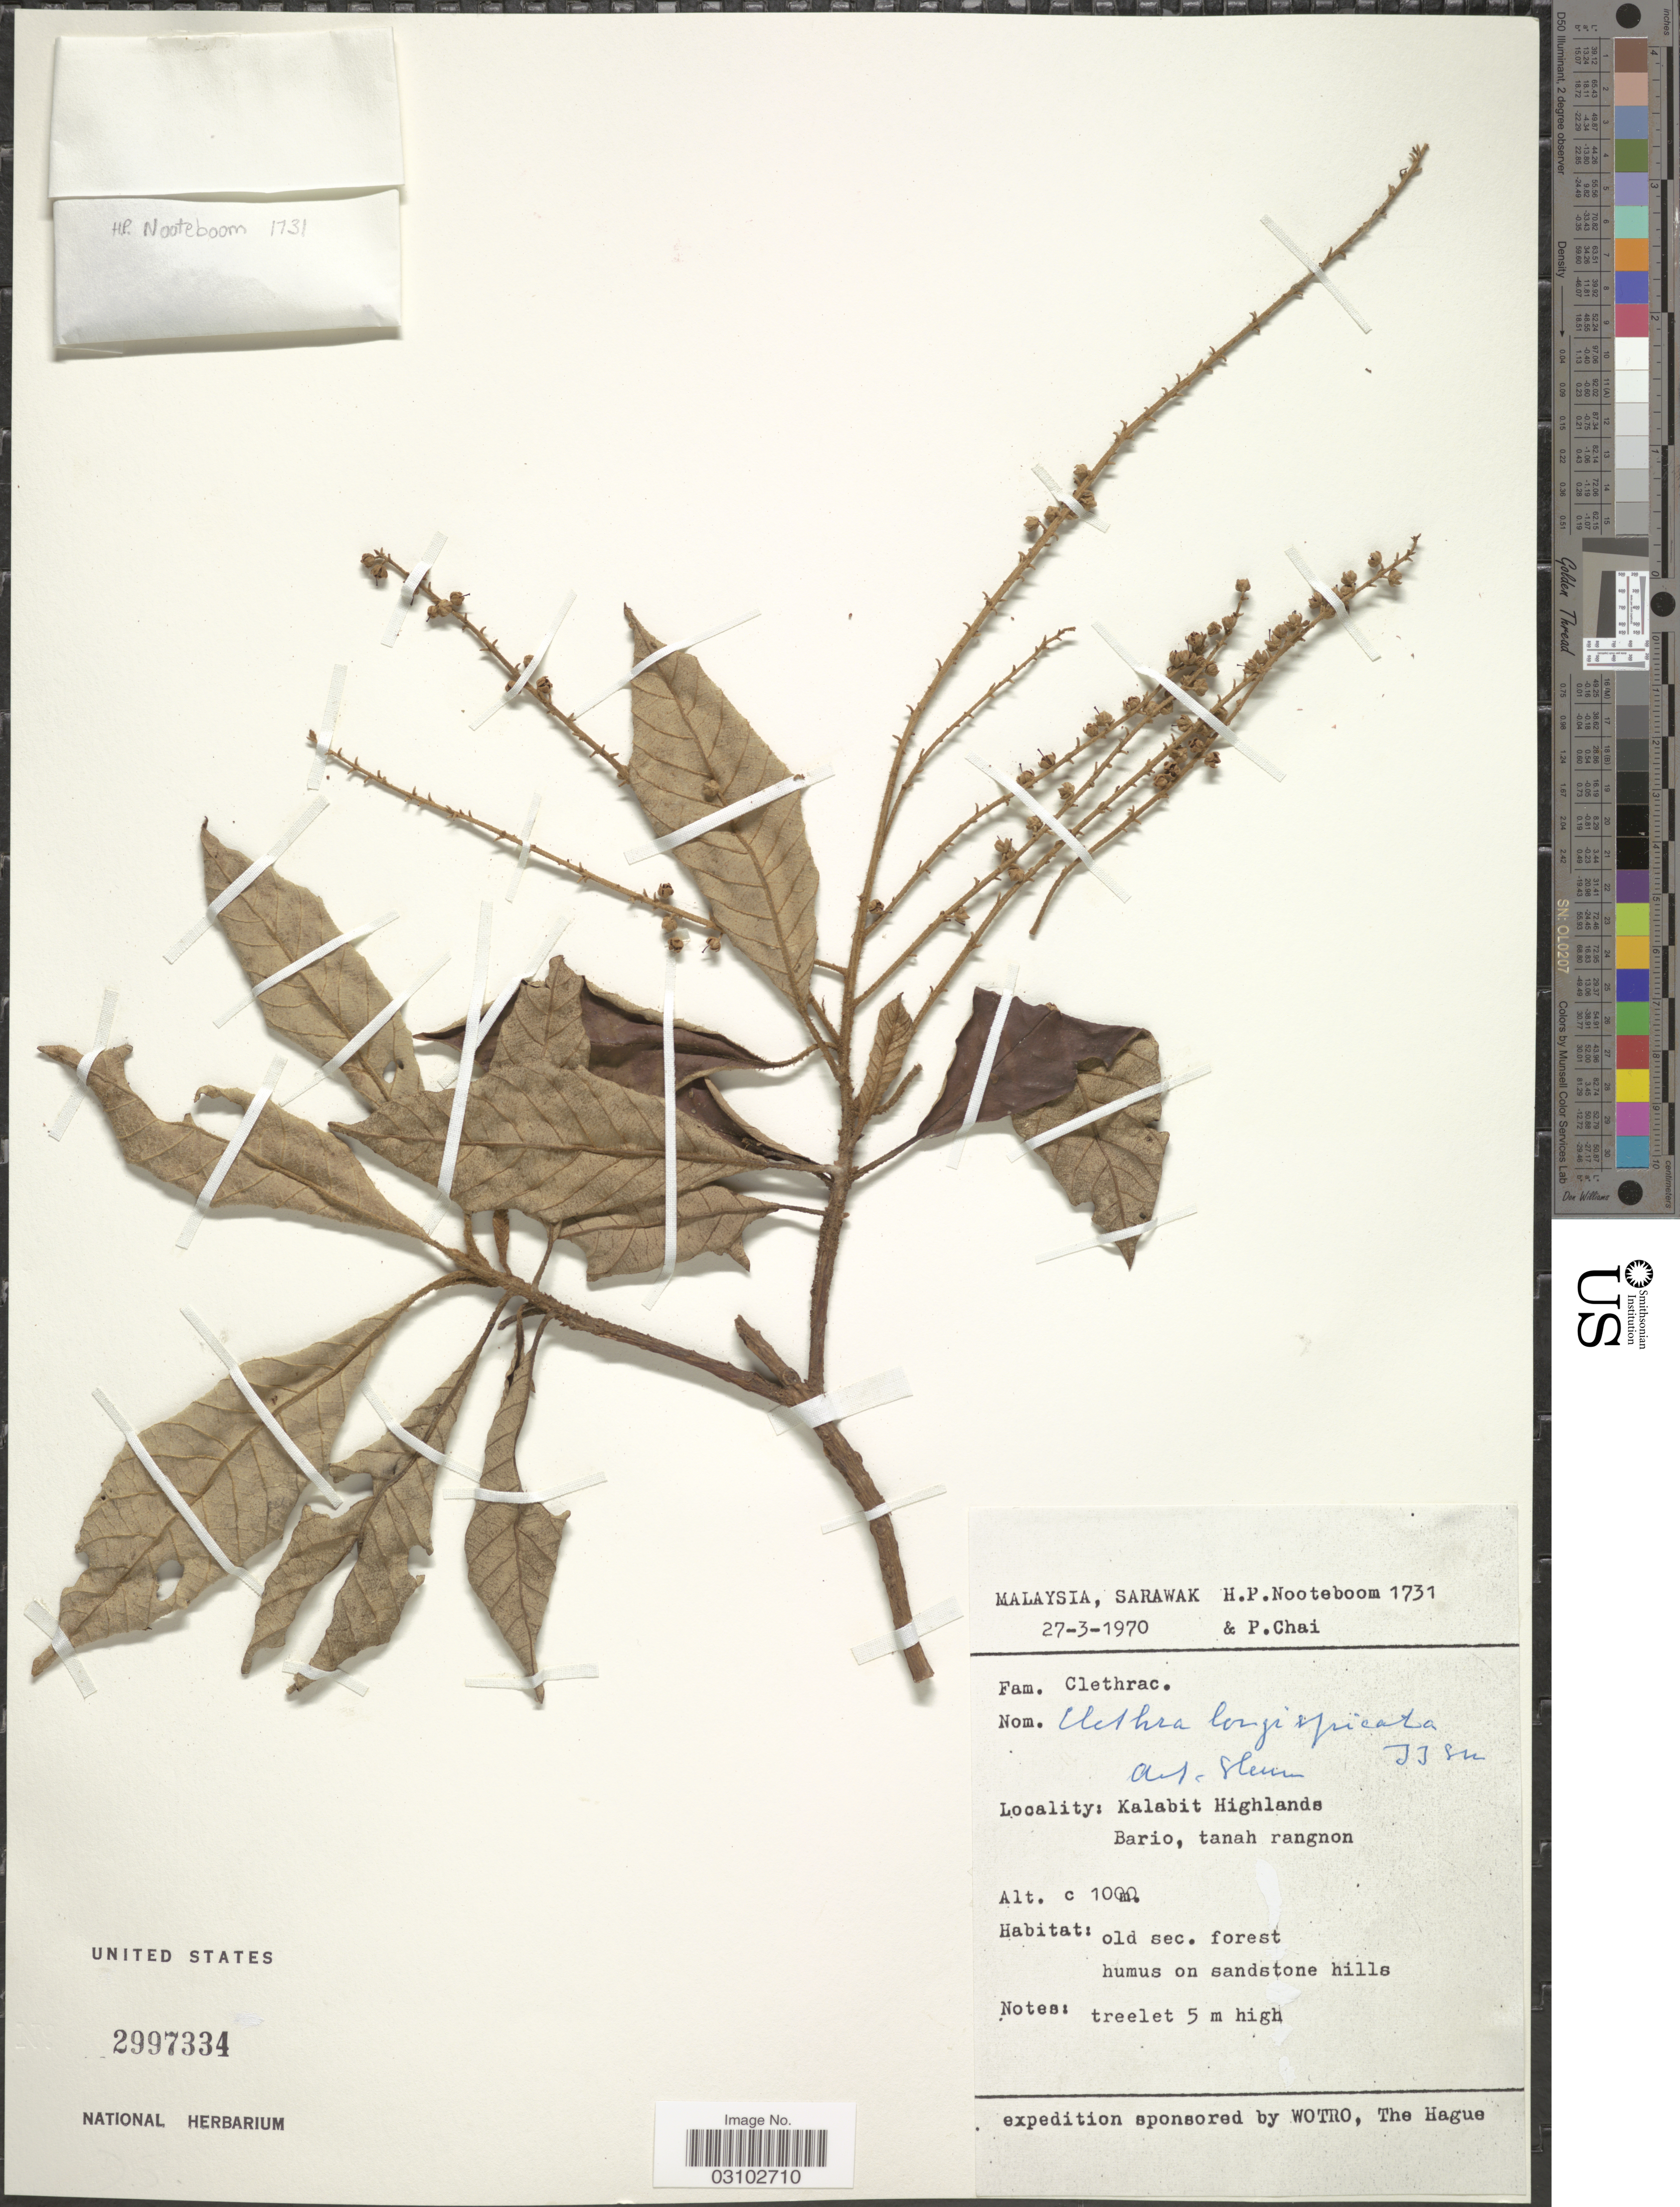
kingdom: Plantae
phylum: Tracheophyta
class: Magnoliopsida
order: Ericales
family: Clethraceae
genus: Clethra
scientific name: Clethra longispicata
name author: J.J. Sm.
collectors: H. P. Nooteboom & P. Chai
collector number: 1731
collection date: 1970-03-27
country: Malaysia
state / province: Sarawak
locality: Kalabit Highlands. Bario, tanah rangnon.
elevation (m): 1000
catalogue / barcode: US 2997334